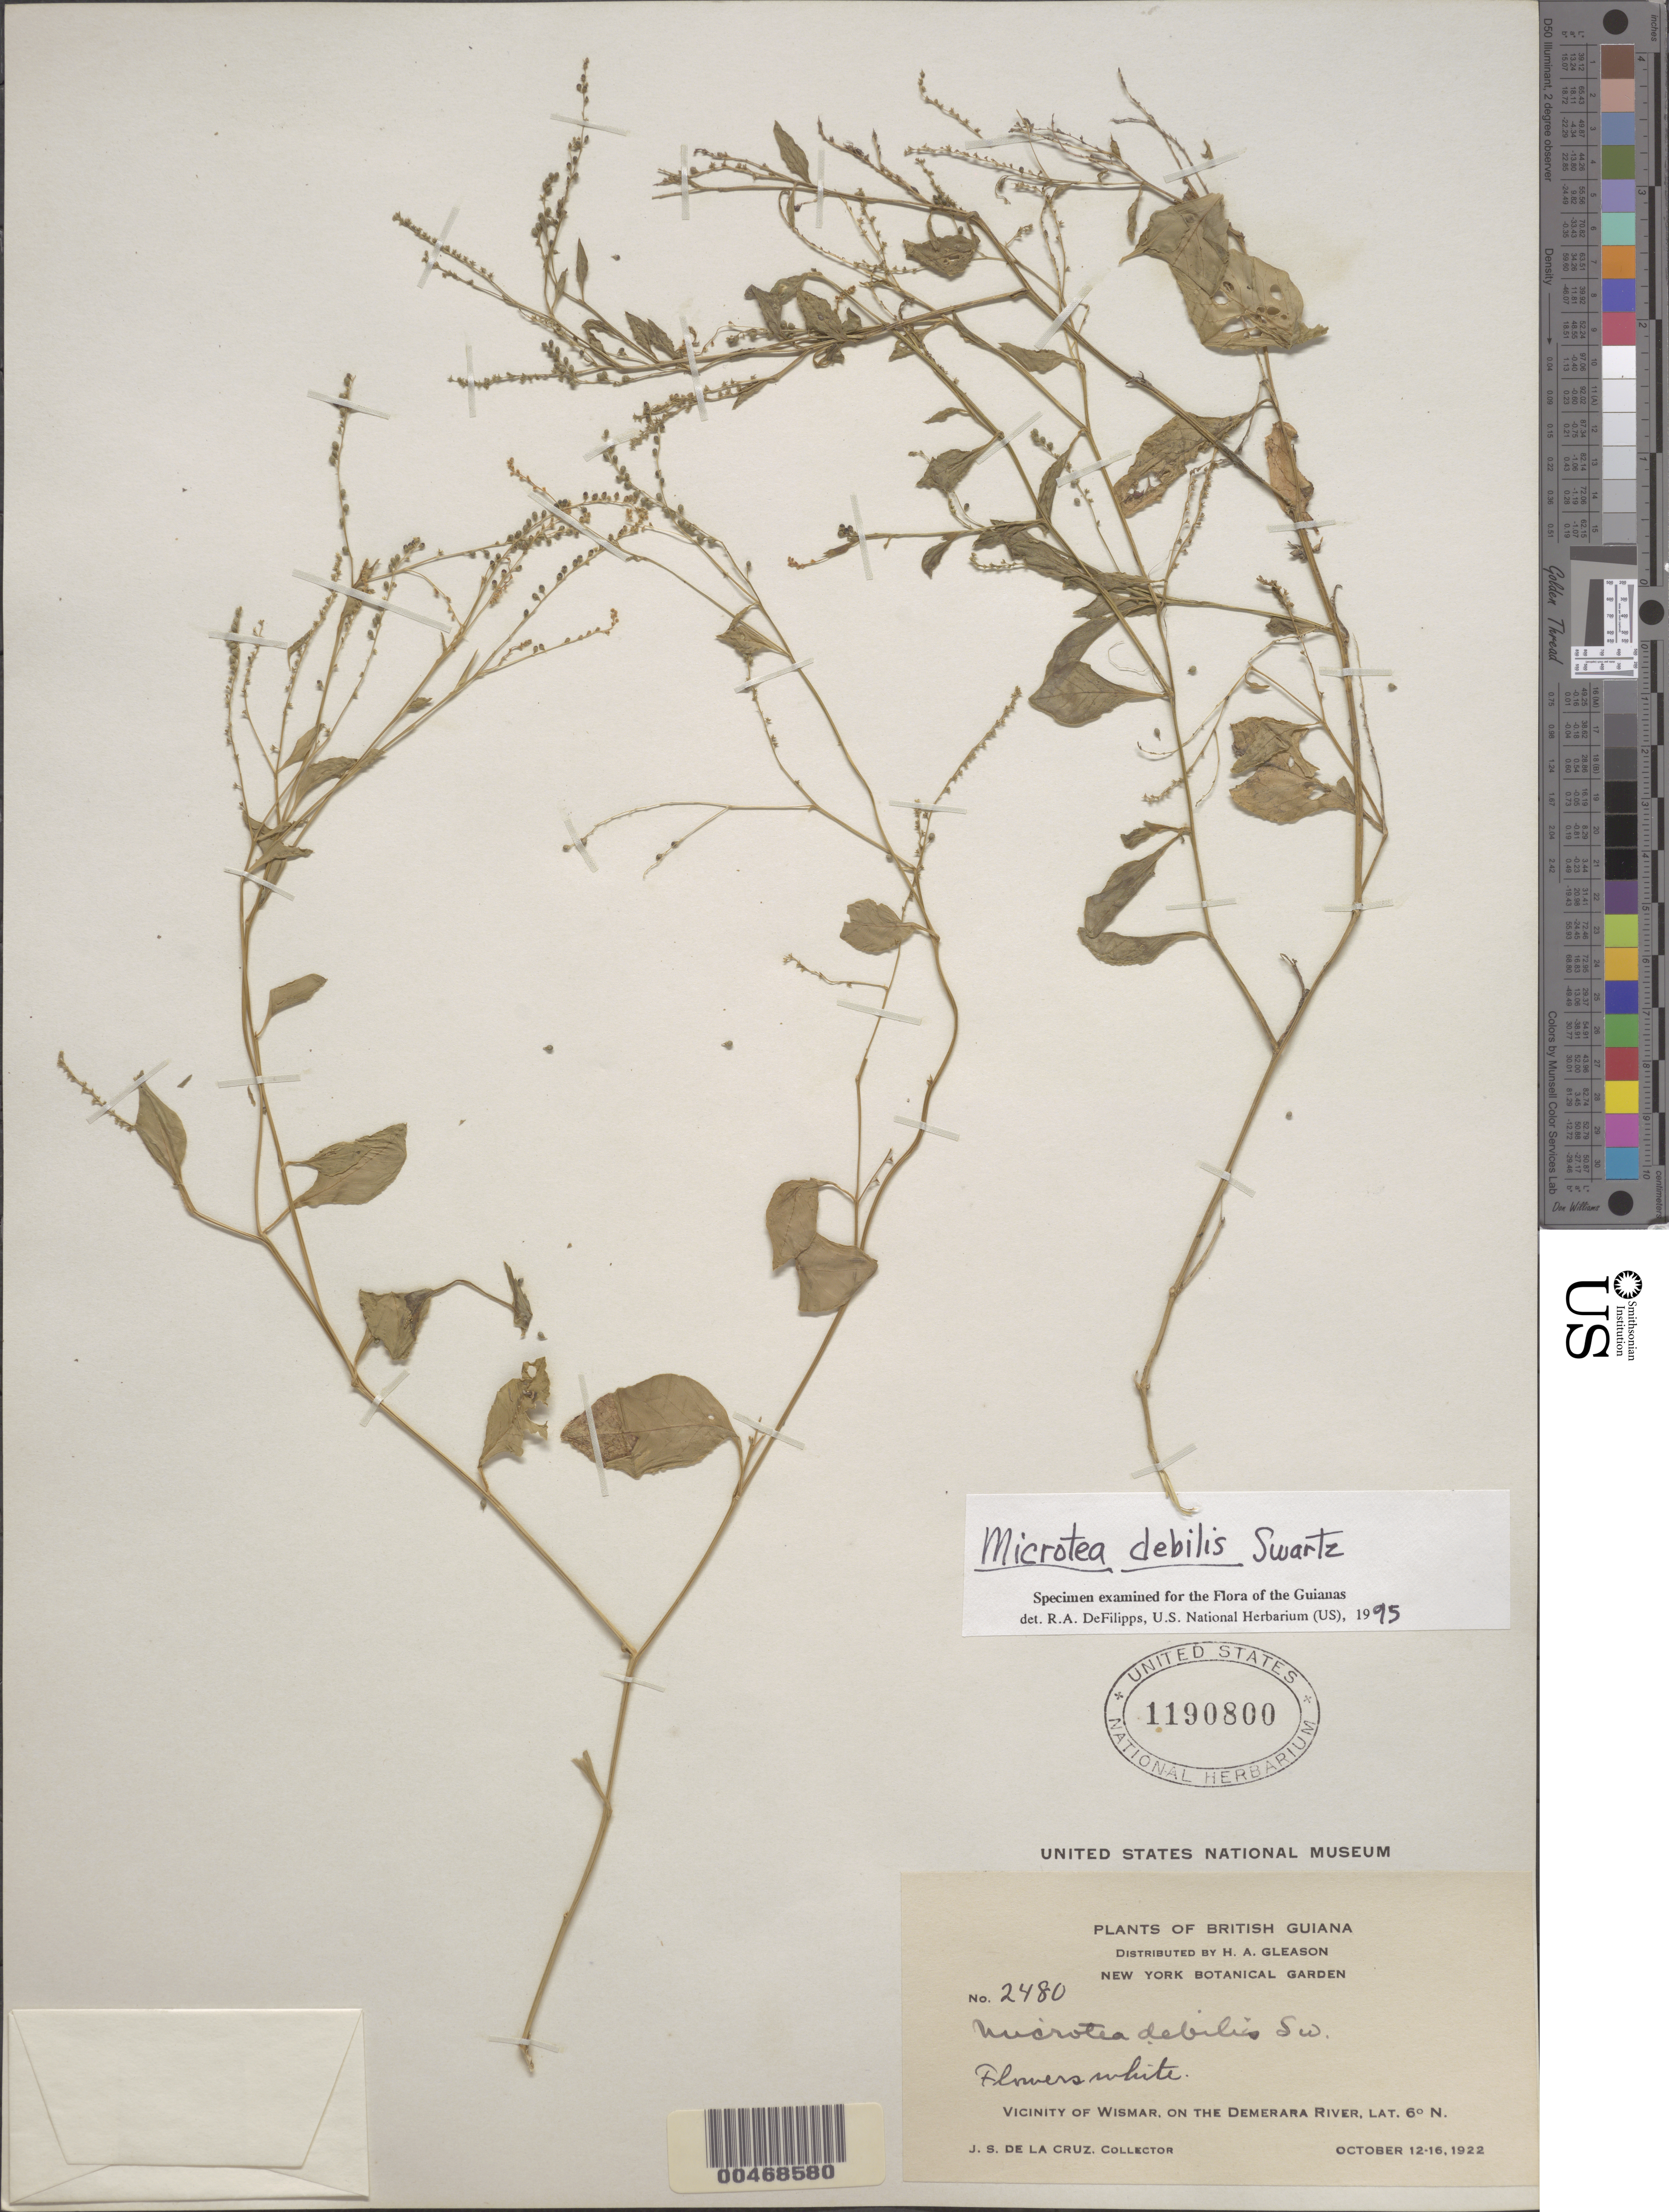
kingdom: Plantae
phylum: Tracheophyta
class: Magnoliopsida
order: Caryophyllales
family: Microteaceae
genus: Microtea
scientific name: Microtea debilis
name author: Sw.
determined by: DeFilipps, R. A.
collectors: J. S. de la Cruz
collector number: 2480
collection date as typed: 12 Oct 1922 to 16 Oct 1922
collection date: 1922-10-12/1922-10-16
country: Guyana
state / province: U. Demerara-Berbice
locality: (On left bank of) Demerara River. Wismar vicinity [in former East Demerara-West Coast Berbice Region.] (lat/long recorded as: lat=06:0:0:N long=:::)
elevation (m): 100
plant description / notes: NY, US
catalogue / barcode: US 1190800